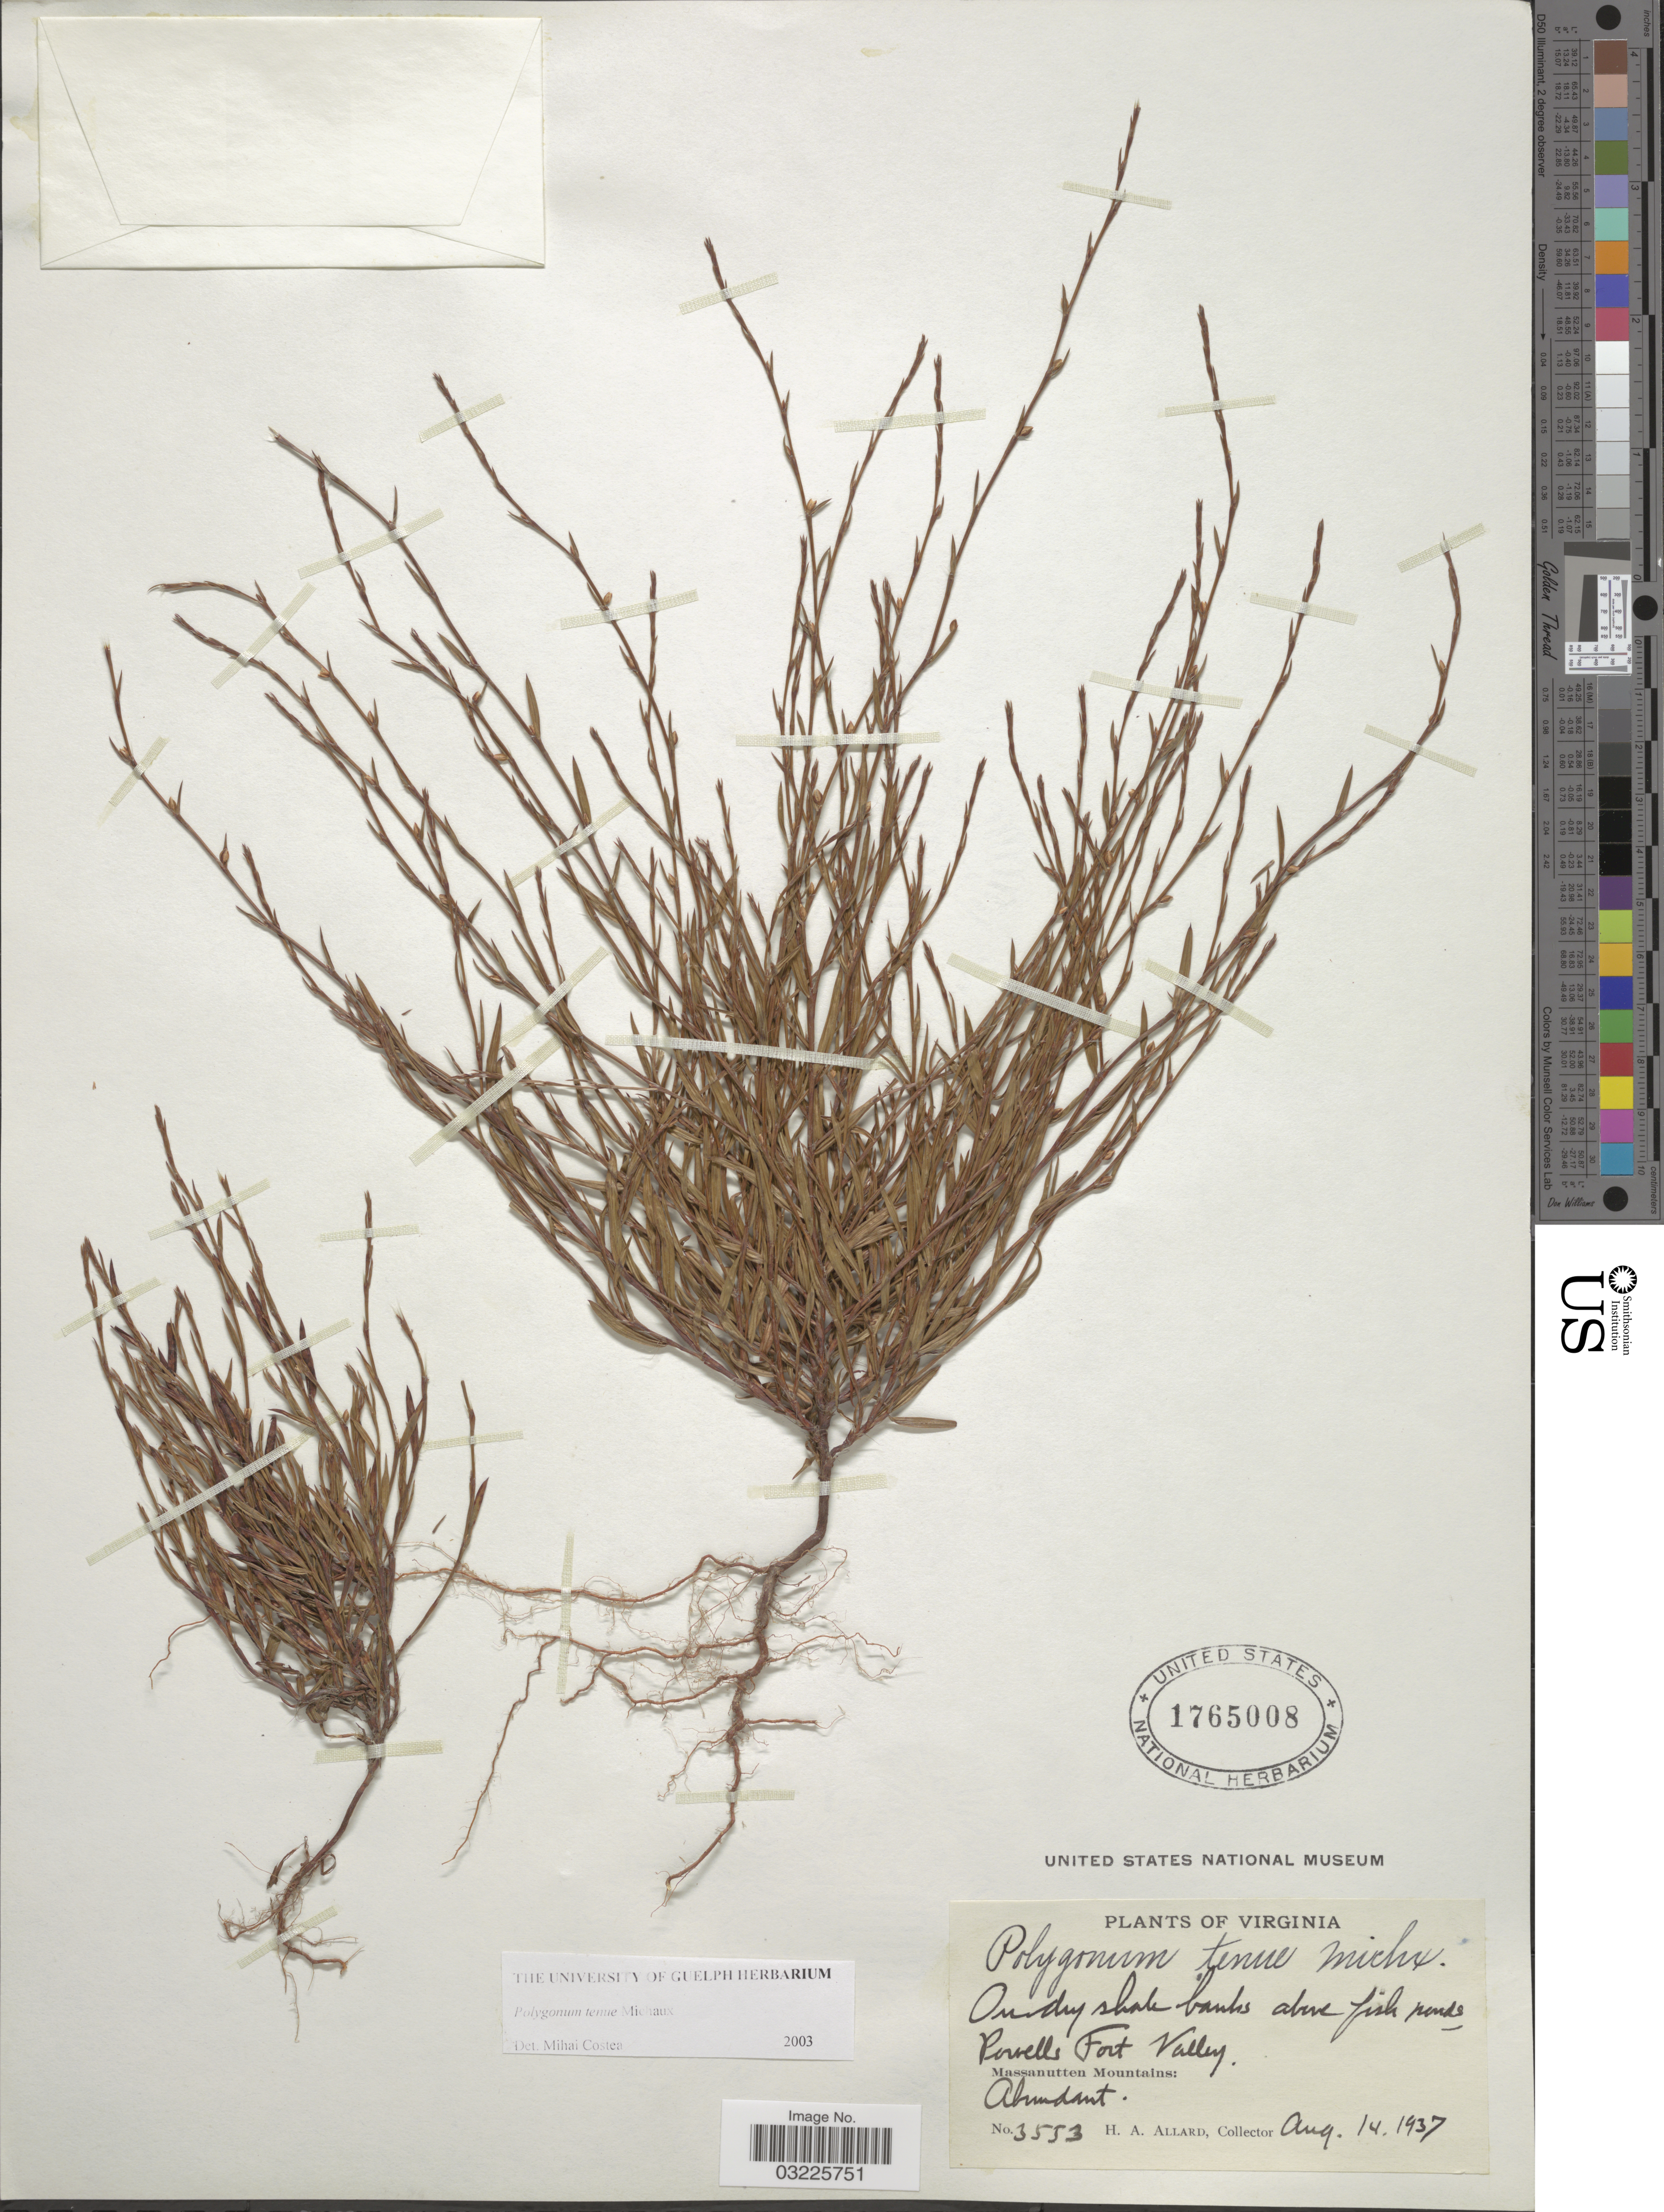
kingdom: Plantae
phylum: Tracheophyta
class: Magnoliopsida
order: Caryophyllales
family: Polygonaceae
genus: Polygonum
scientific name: Polygonum tenue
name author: F. Michx.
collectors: H. A. Allard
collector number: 3553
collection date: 1937-08-14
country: United States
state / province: Virginia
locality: Powells Fort Valley. Massanutten Mountains.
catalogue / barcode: US 1765008